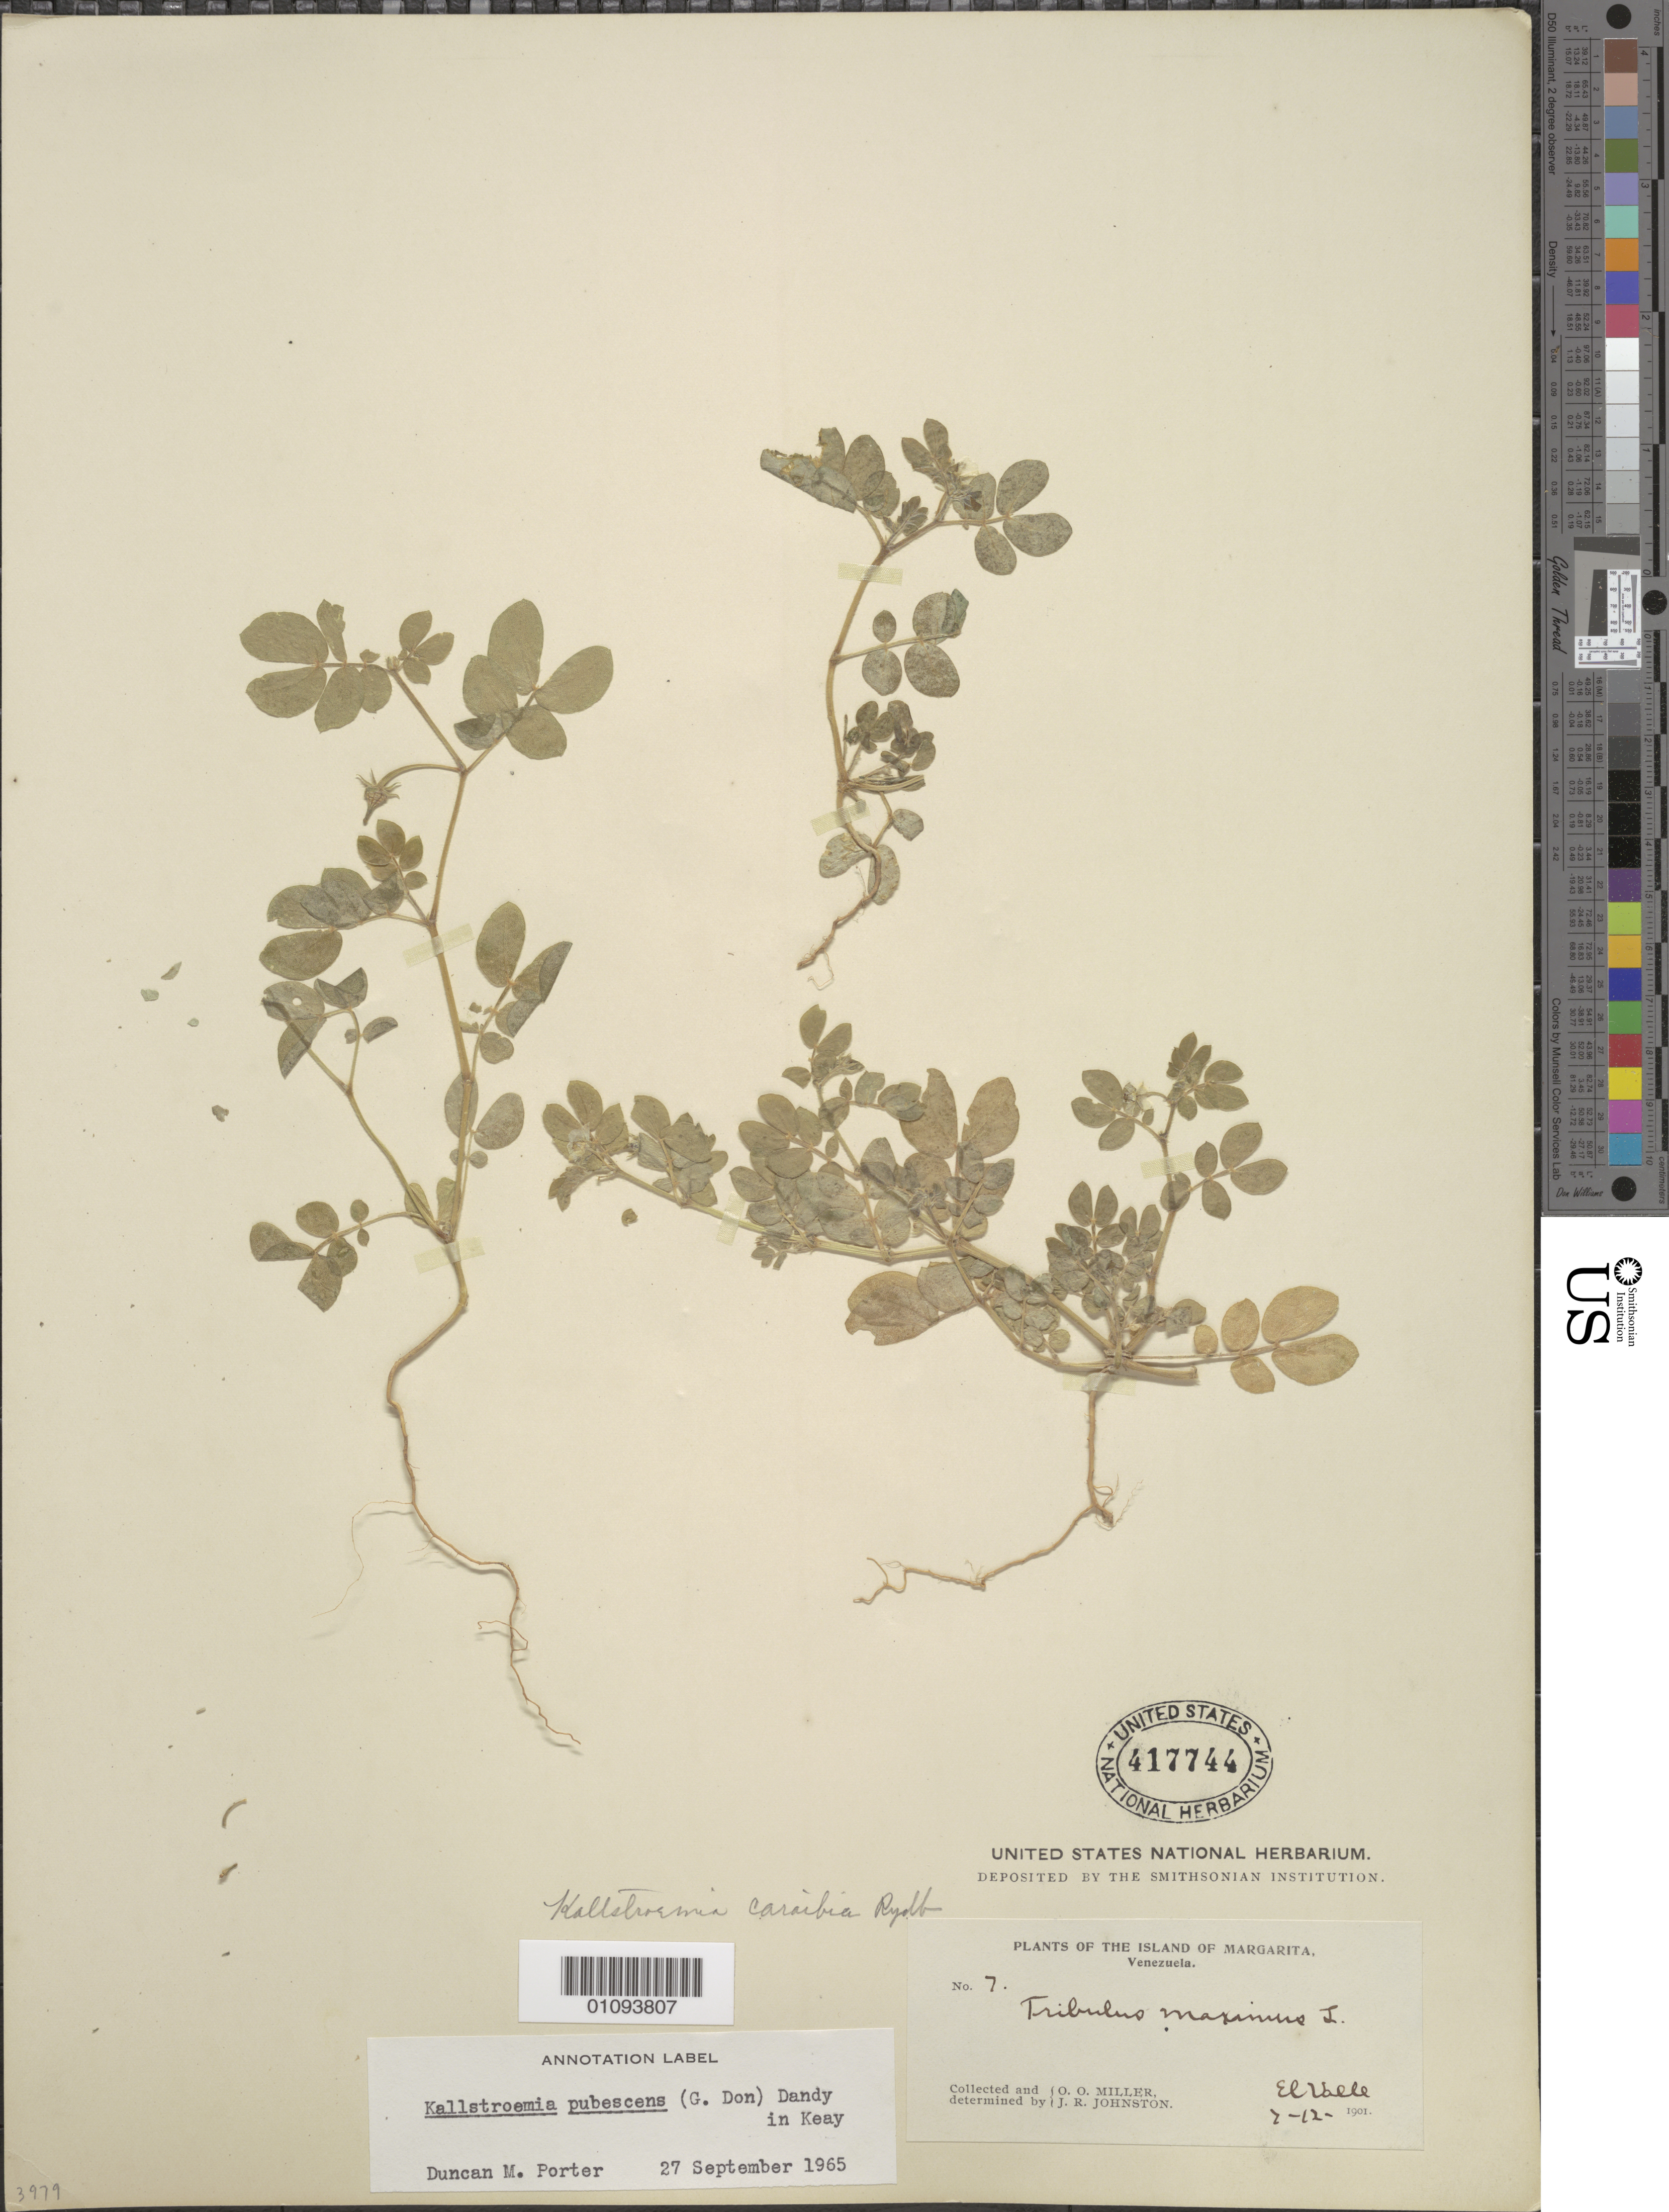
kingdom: Plantae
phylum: Tracheophyta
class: Magnoliopsida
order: Zygophyllales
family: Zygophyllaceae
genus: Kallstroemia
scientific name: Kallstroemia pubescens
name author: (G. Don) Dandy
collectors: O. O. Miller & J. Johnston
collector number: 7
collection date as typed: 12 Jul 1901 or 07 Dec 1901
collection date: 1901-07-12 or 1901-12-07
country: Venezuela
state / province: Nueva Esparta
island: Margarita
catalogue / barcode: US 417744